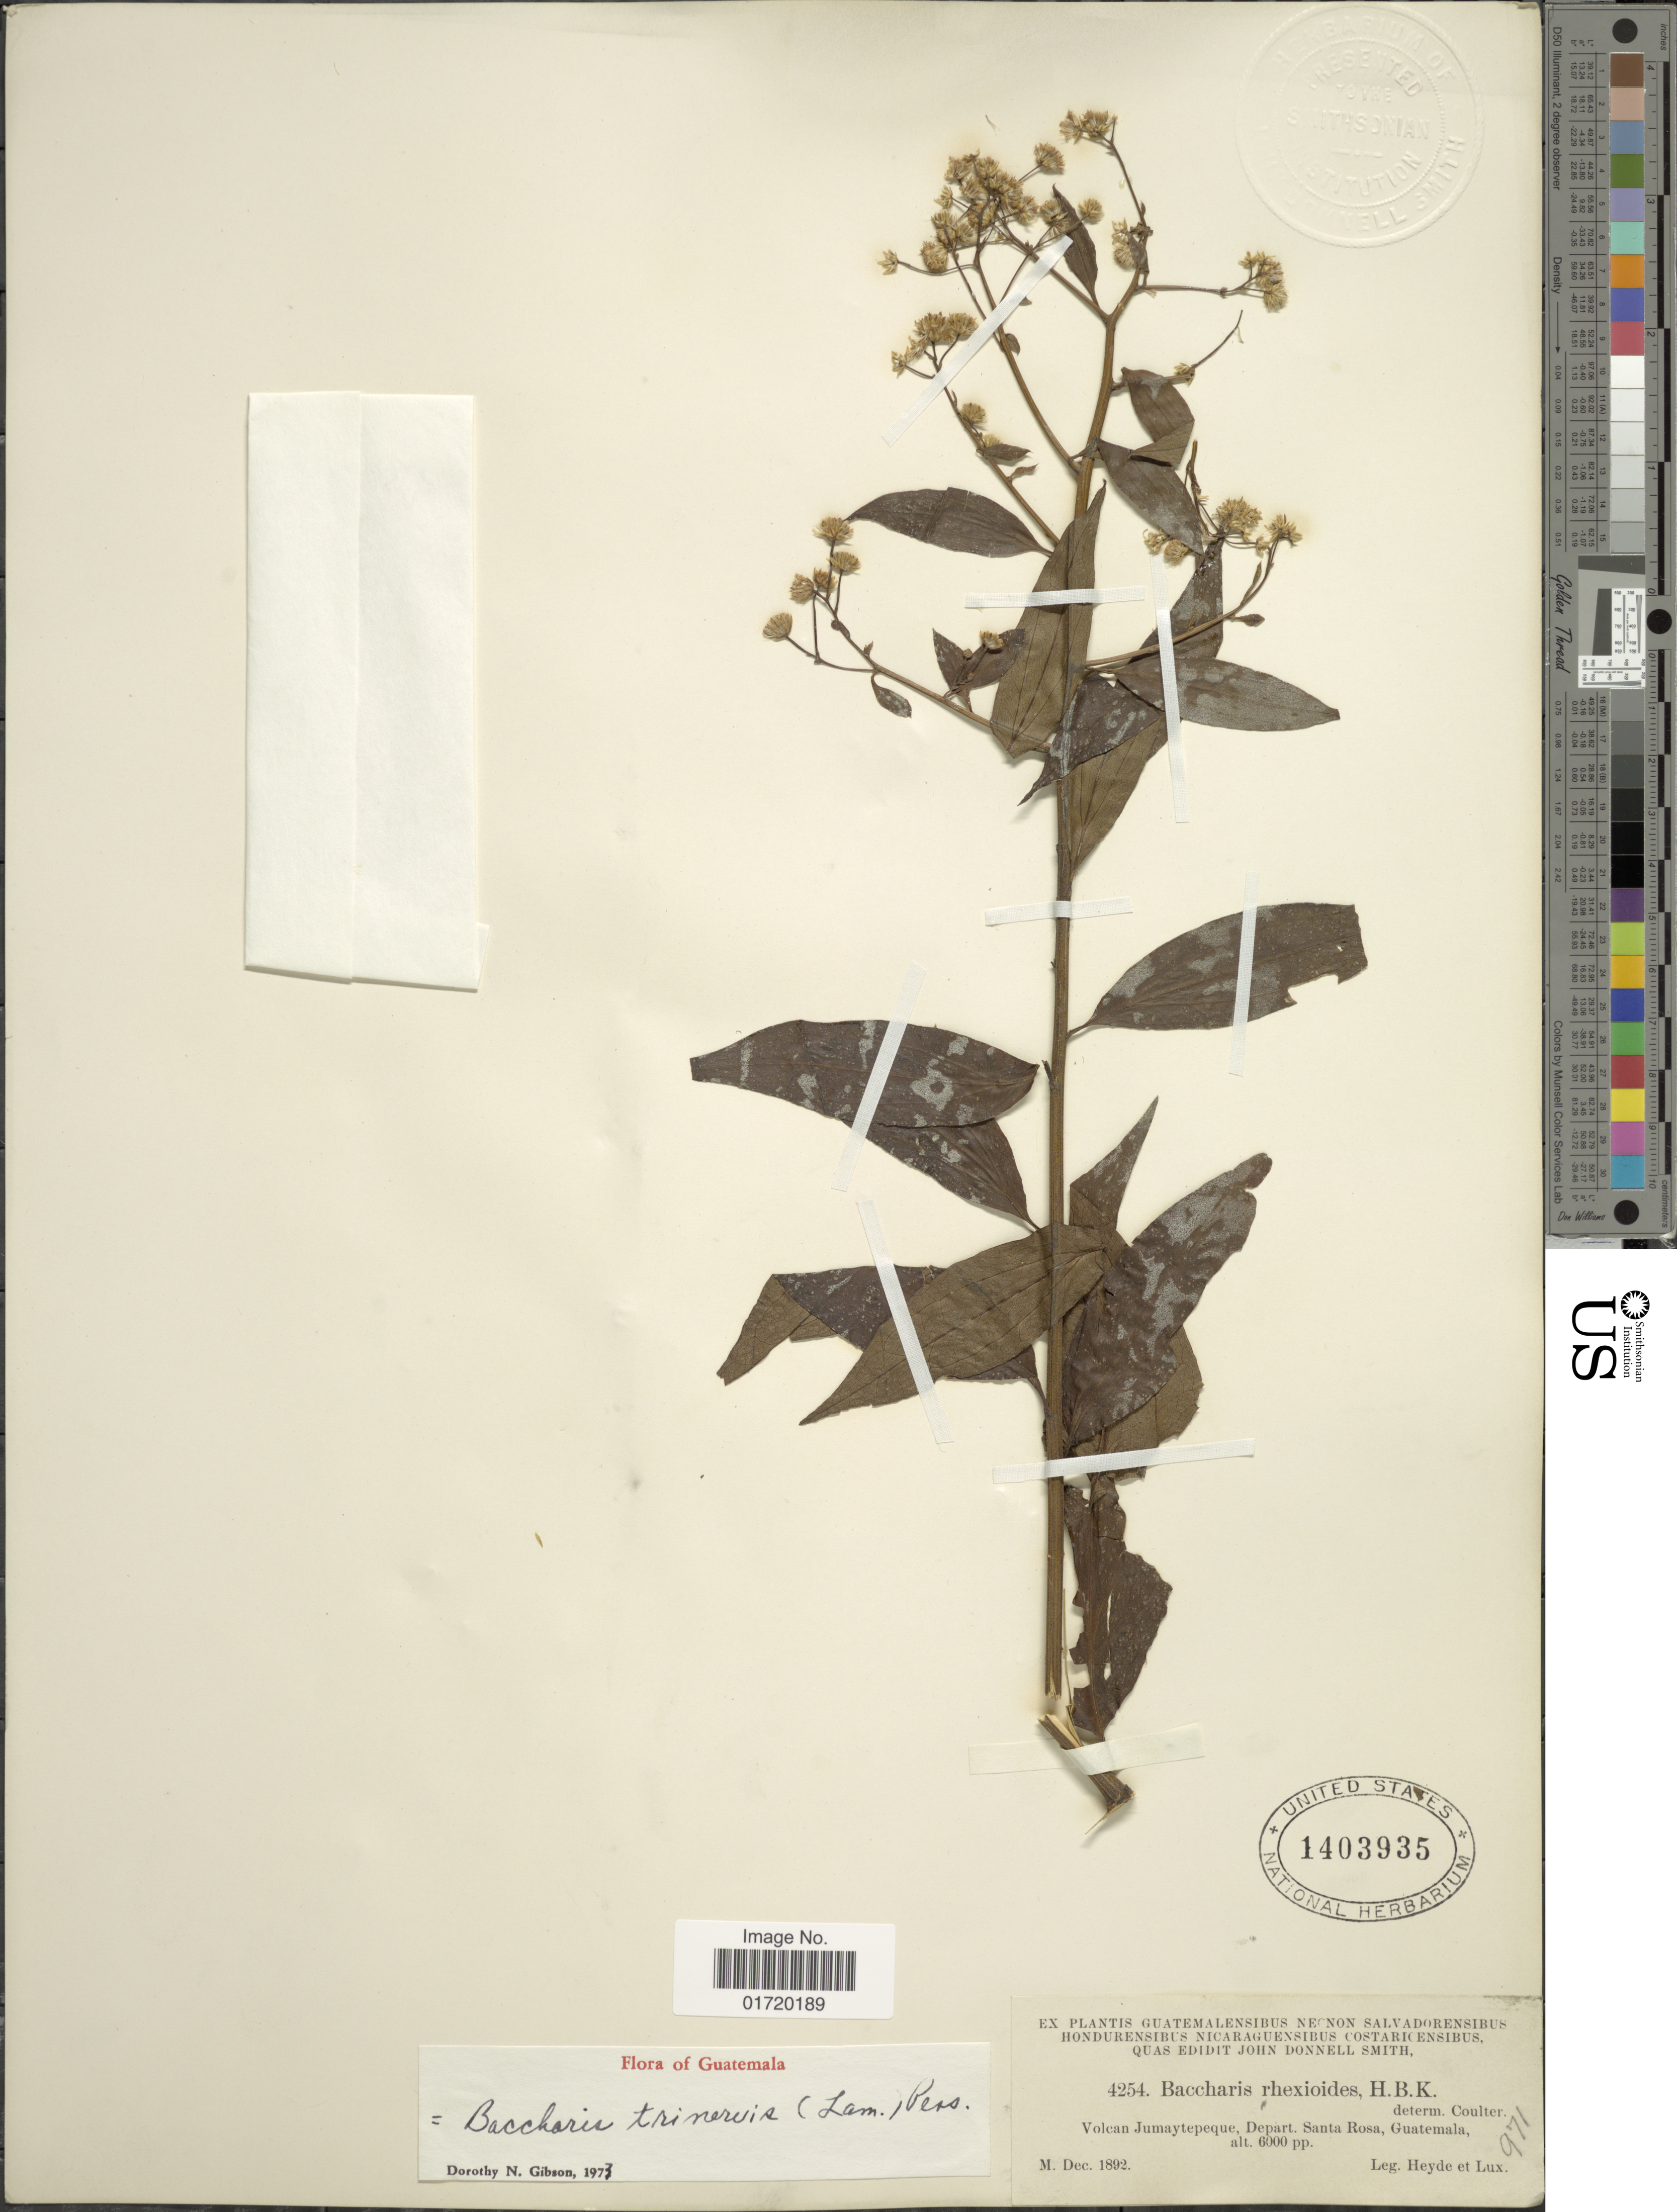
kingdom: Plantae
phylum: Tracheophyta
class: Magnoliopsida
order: Asterales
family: Asteraceae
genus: Baccharis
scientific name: Baccharis trinervis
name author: (Lam.) Pers.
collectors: Heyde & Lux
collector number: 4254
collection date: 1892-12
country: Guatemala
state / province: Santa Rosa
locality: Guatemalensibus, Volcan Jumaytepeque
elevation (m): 1829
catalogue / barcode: US 1403935